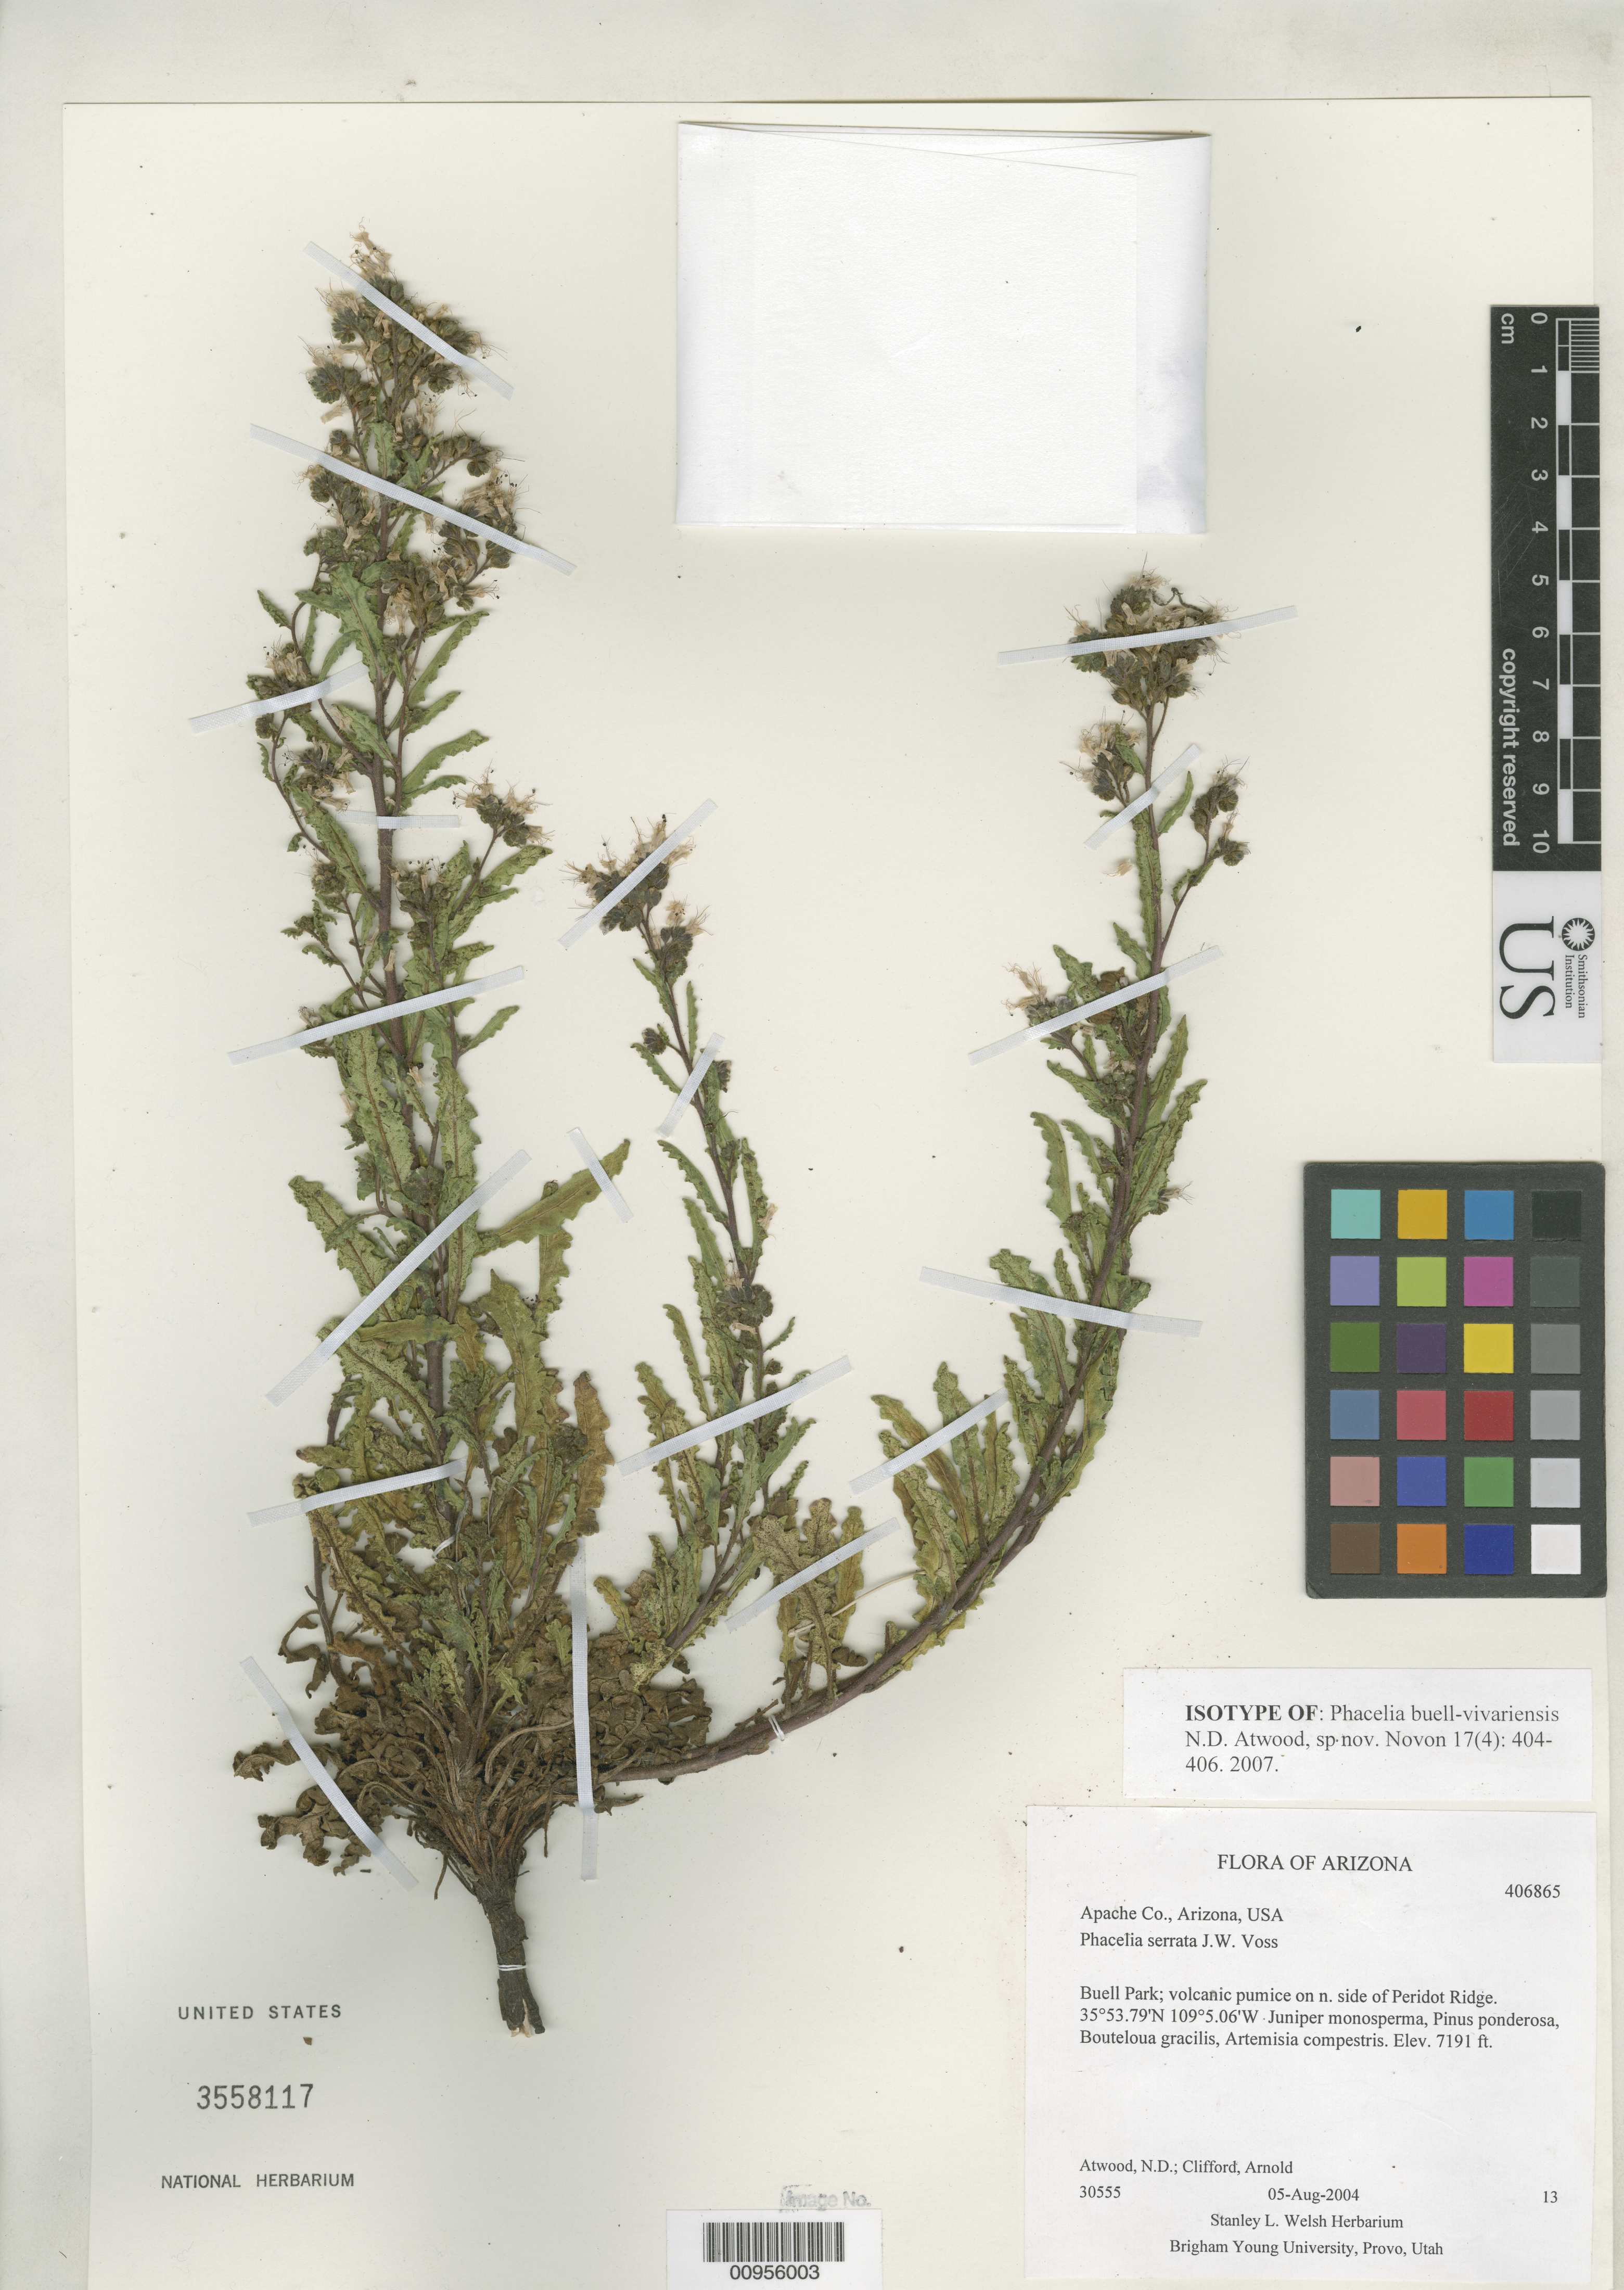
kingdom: Plantae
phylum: Tracheophyta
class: Magnoliopsida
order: Boraginales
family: Hydrophyllaceae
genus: Phacelia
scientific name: Phacelia buell-vivariensis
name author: Atwood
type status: Isotype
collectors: N. Atwood & A. Clifford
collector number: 30555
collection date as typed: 05 Aug 2004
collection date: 2004-08-05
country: United States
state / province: Arizona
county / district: Apache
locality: Buell Park; volcanic pumice on N. side of Peridot Ridge.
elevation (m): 2192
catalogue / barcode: US 3558117